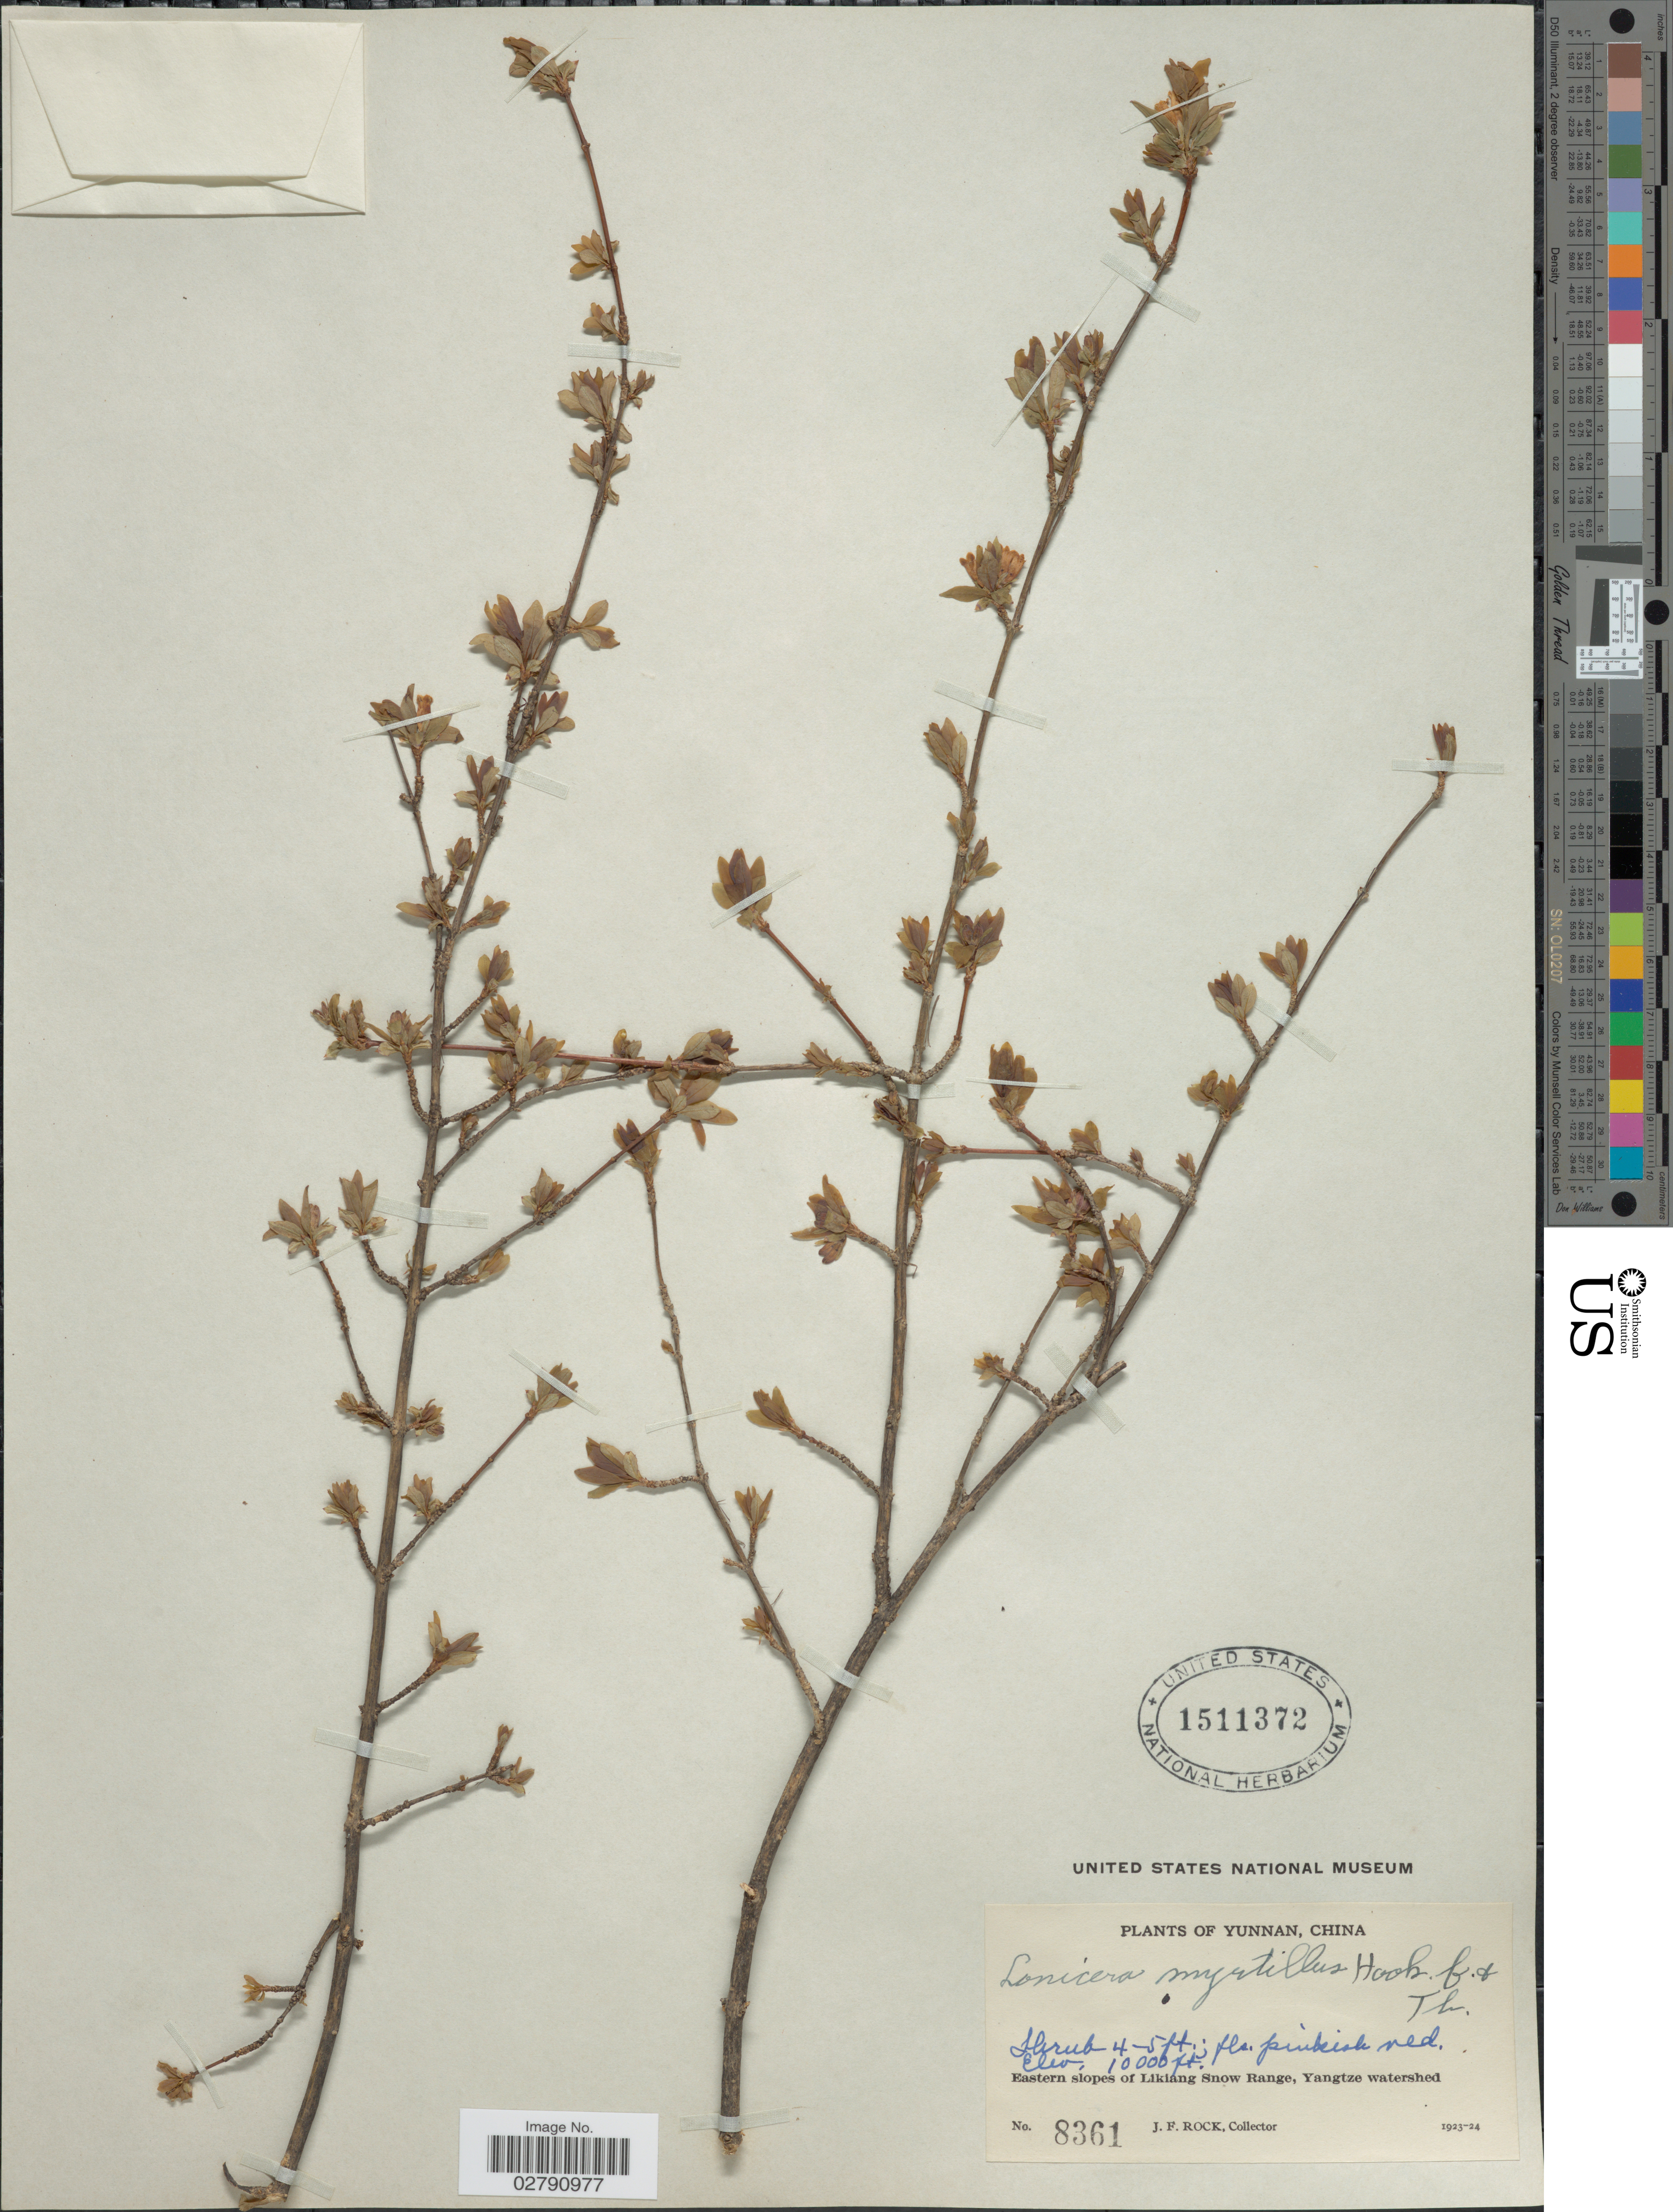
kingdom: Plantae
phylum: Tracheophyta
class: Magnoliopsida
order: Dipsacales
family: Caprifoliaceae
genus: Lonicera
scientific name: Lonicera myrtillus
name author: Thomson & Hook. f.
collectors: J. Rock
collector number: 8361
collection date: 1923/1924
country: China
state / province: Yunnan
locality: Eastern slopes of Likiang Snow Range, Yangtze watershed.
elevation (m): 3048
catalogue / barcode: US 1511372